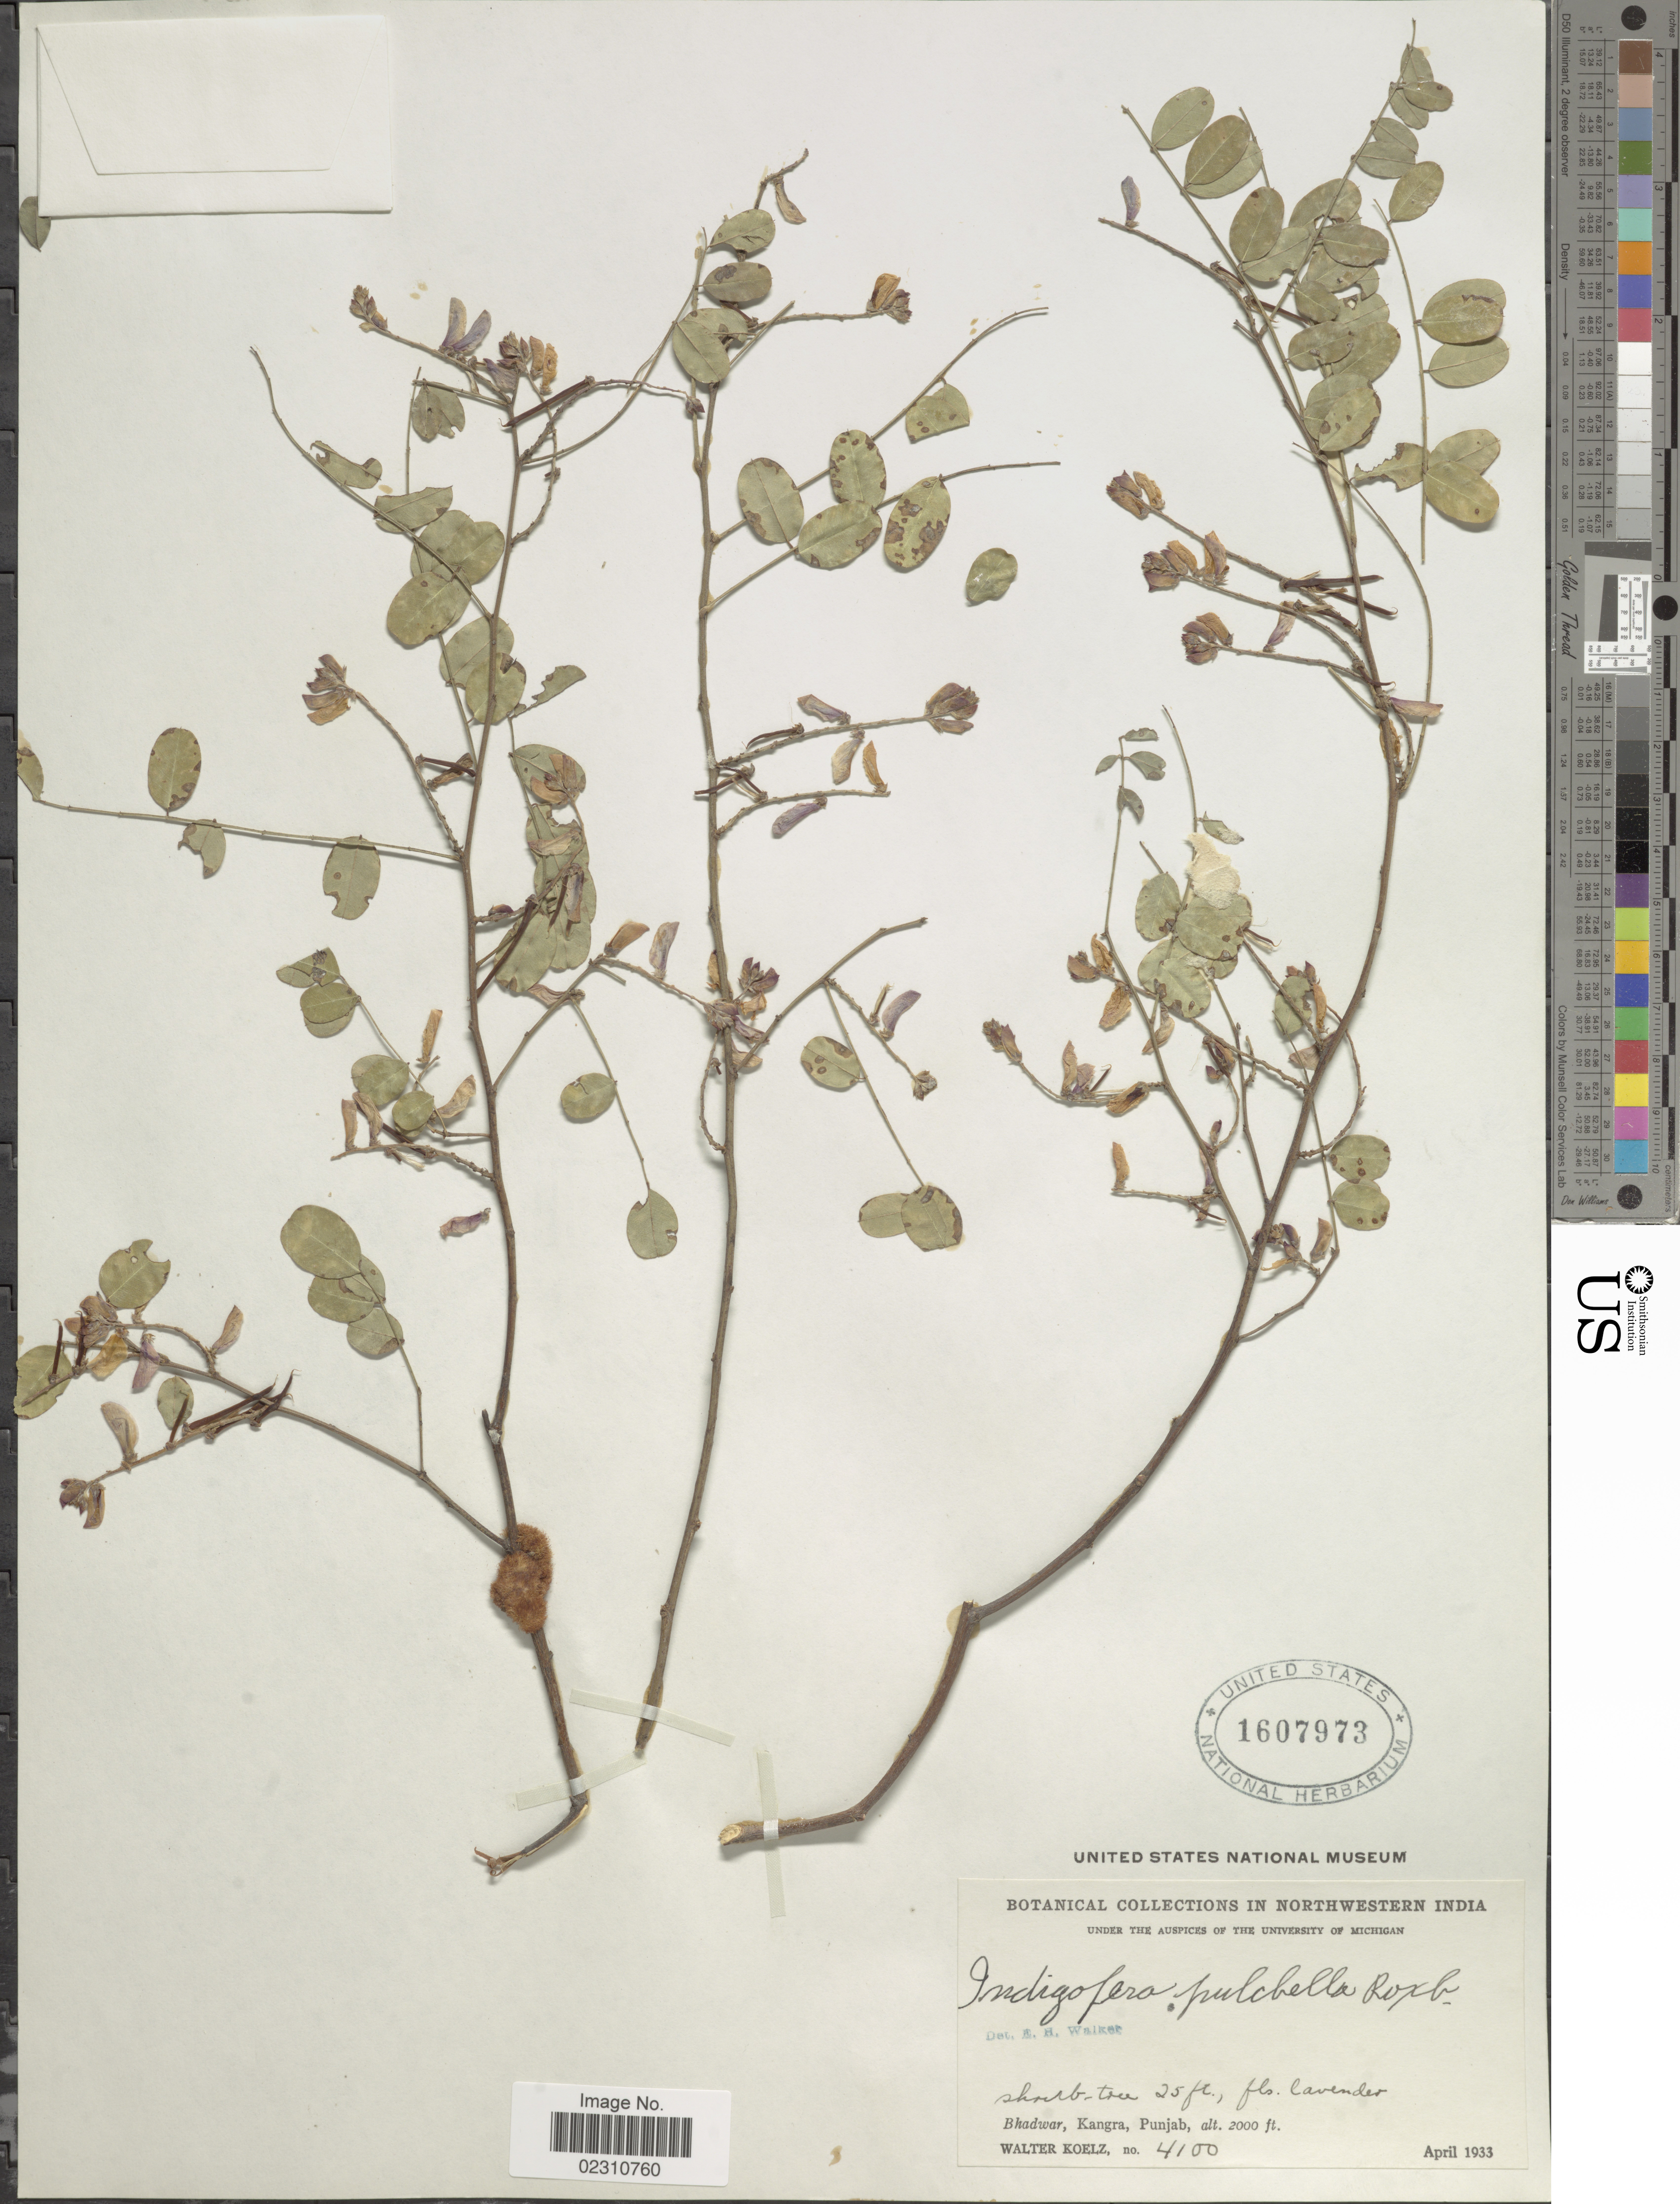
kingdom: Plantae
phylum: Tracheophyta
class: Magnoliopsida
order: Fabales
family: Fabaceae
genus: Indigofera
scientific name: Indigofera cassioides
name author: Röttler ex DC.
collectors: W. N. Koelz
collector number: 4100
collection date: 1933-04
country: India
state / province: Himachal Pradesh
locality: Northwestern India, Bhadwar, Kangra, Punjab.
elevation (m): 610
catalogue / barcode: US 1607973